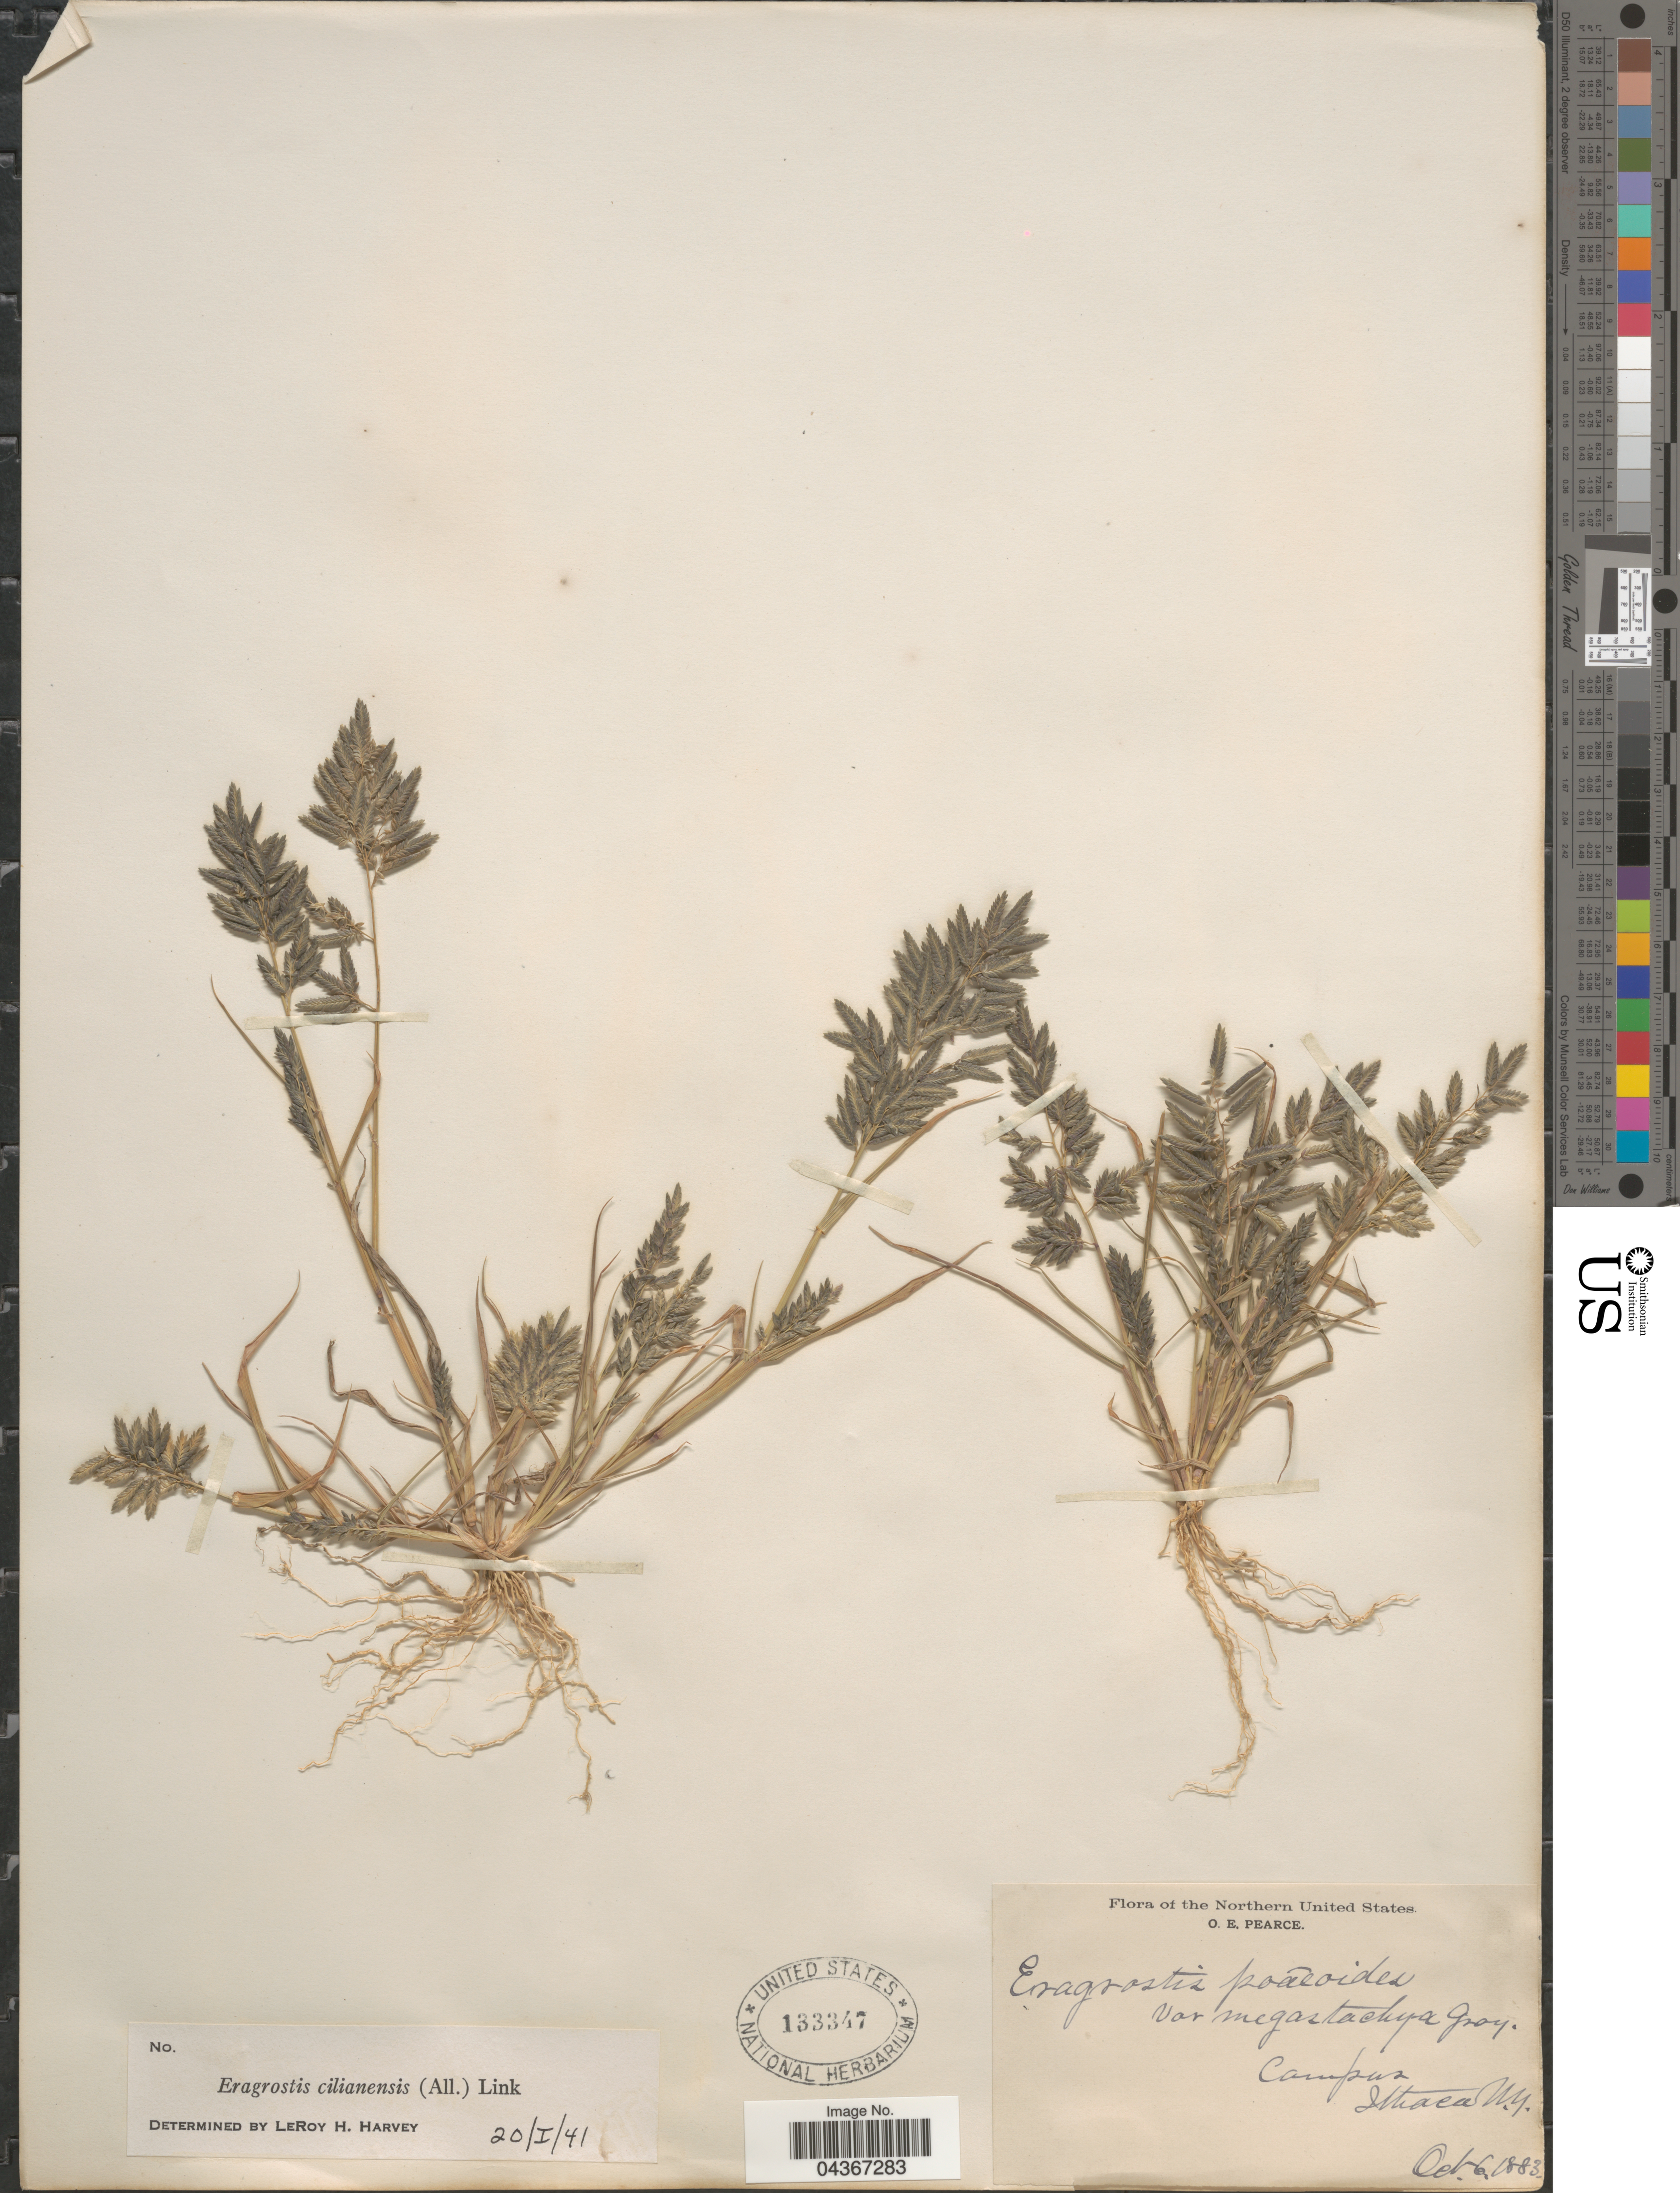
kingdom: Plantae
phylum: Tracheophyta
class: Liliopsida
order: Poales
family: Poaceae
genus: Eragrostis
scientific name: Eragrostis cilianensis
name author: (Bellardi) Vignolo ex Janch.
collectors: O. E. Pearce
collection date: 1883-10-06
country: United States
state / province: New York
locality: The Northern United States. Campus. Ithaca.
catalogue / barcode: US 133347